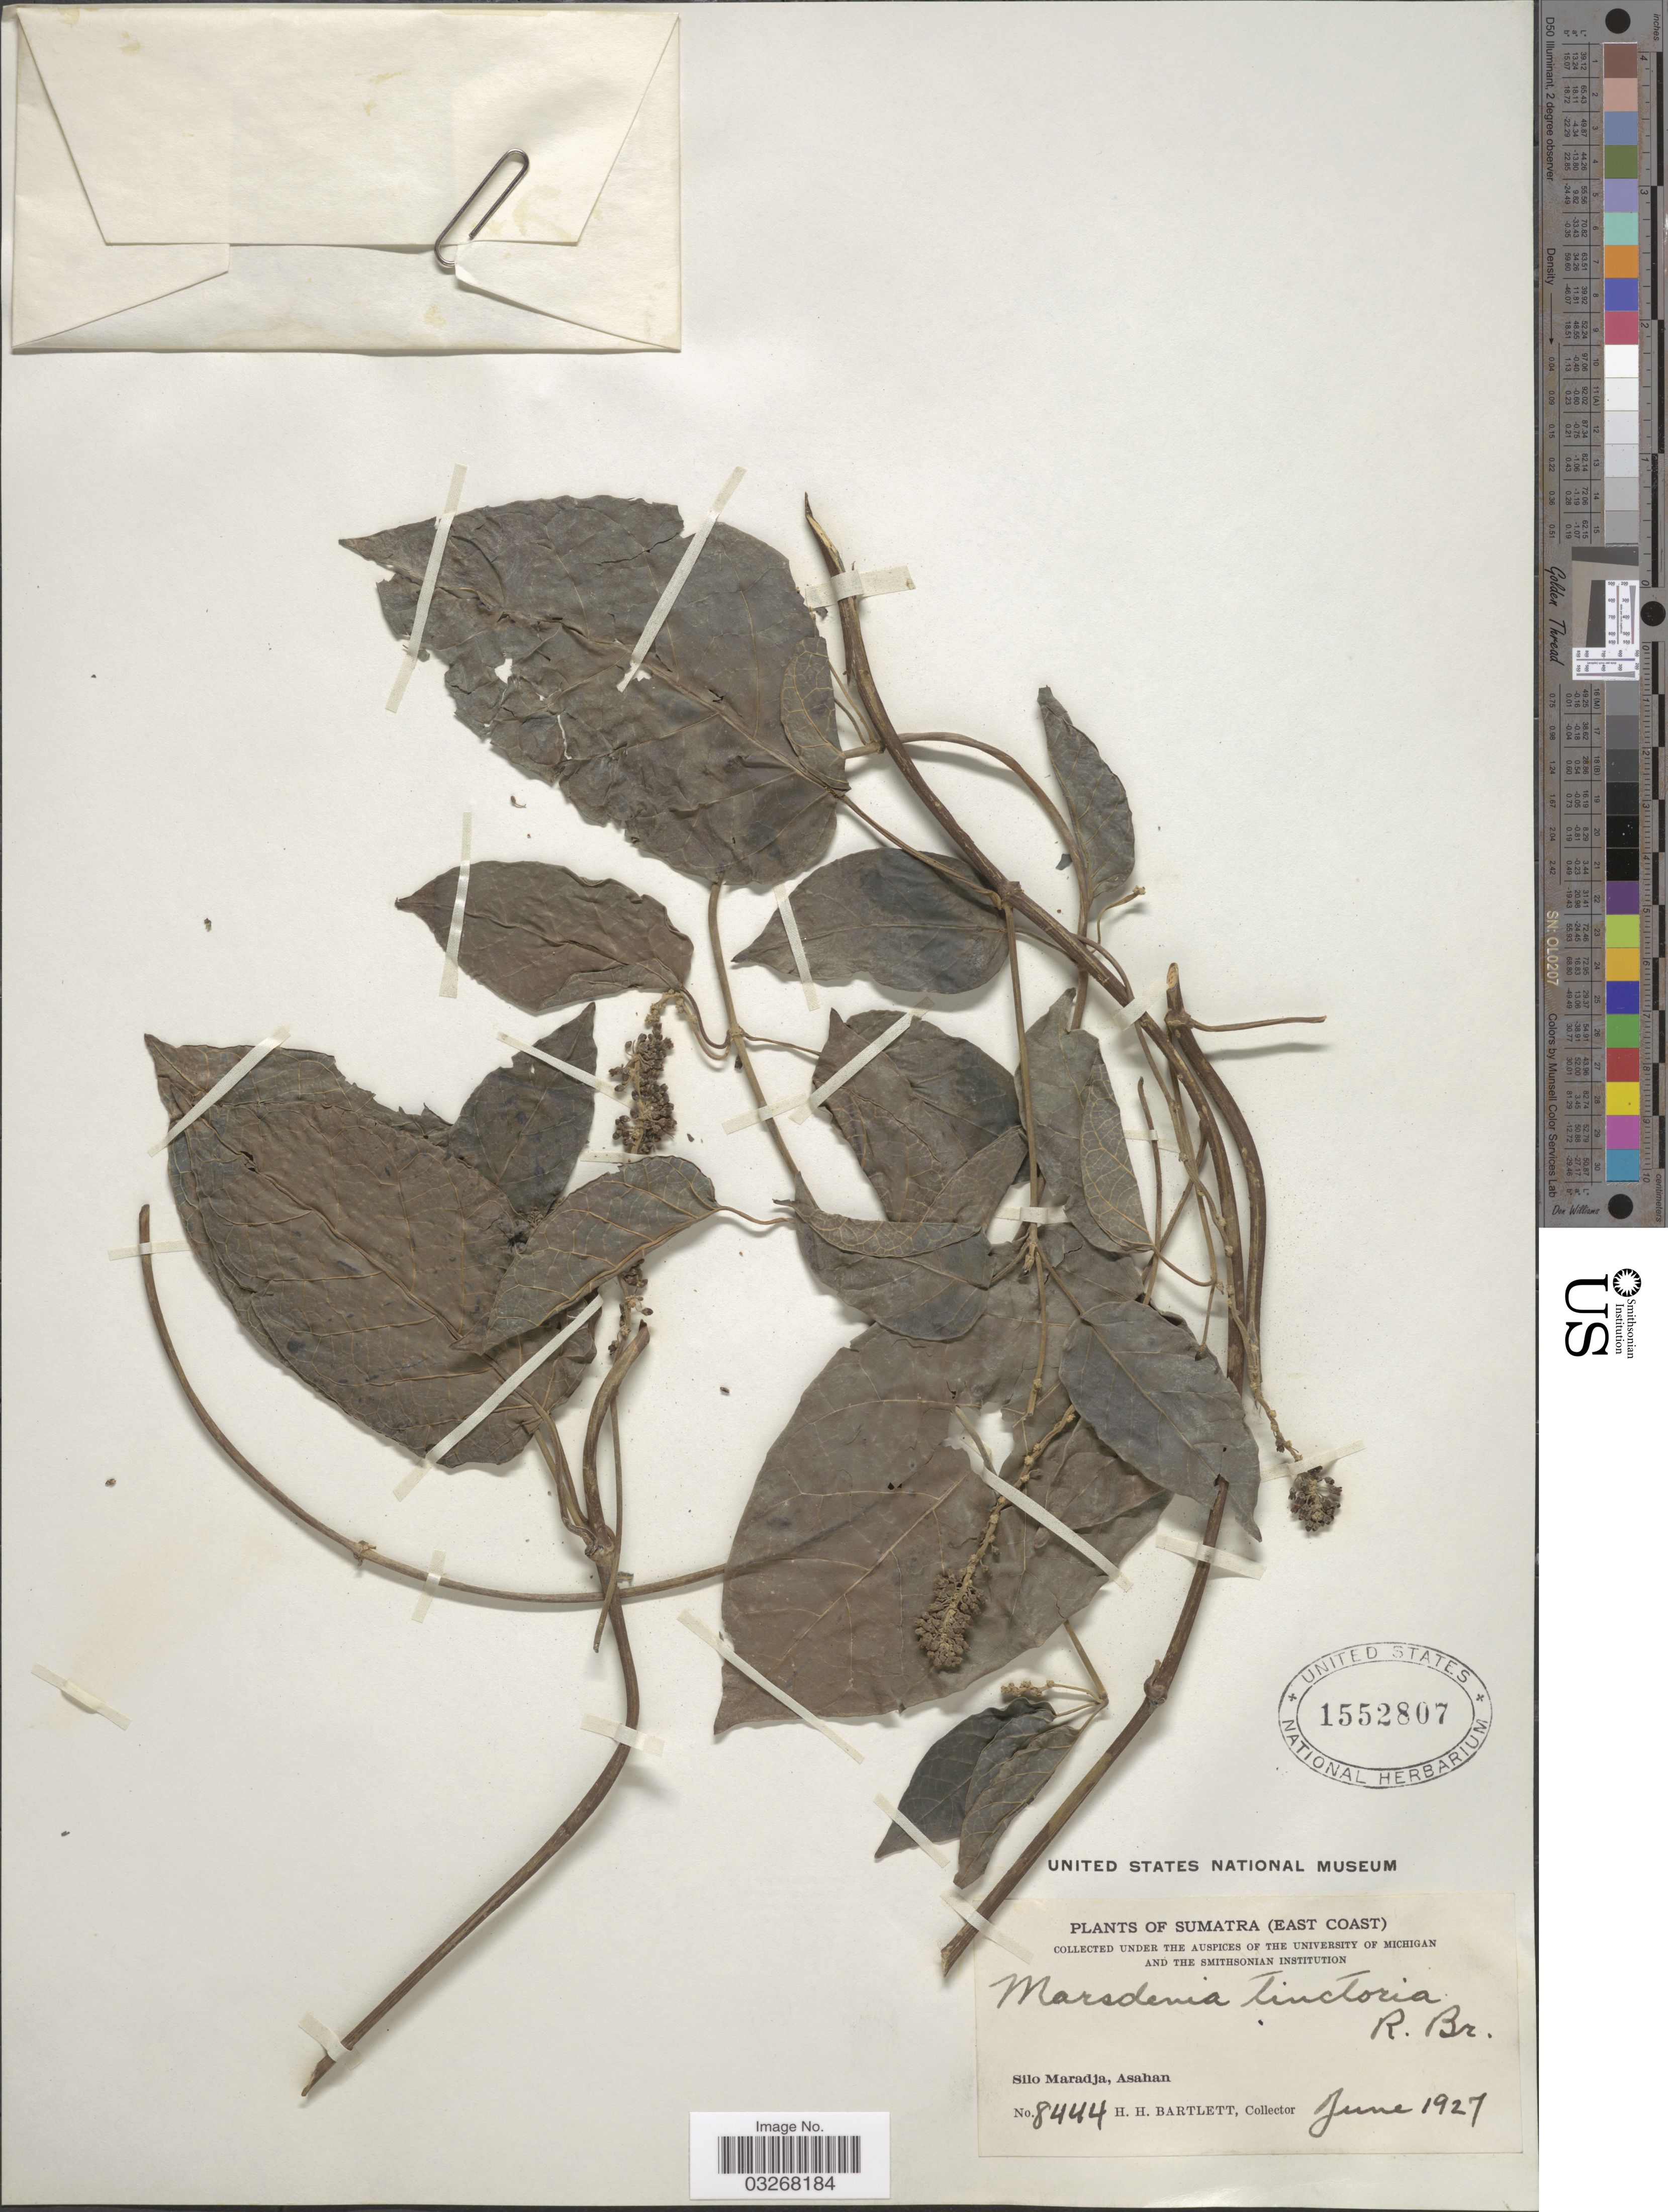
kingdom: Plantae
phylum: Tracheophyta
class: Magnoliopsida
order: Gentianales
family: Apocynaceae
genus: Marsdenia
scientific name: Marsdenia tinctoria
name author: (Roxb.) R. Br.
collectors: H. H. Bartlett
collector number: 8444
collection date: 1927-06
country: Indonesia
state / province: Sumatra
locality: Sumatra (East Coast), Silo Maradja, Asahan.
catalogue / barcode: US 1552807